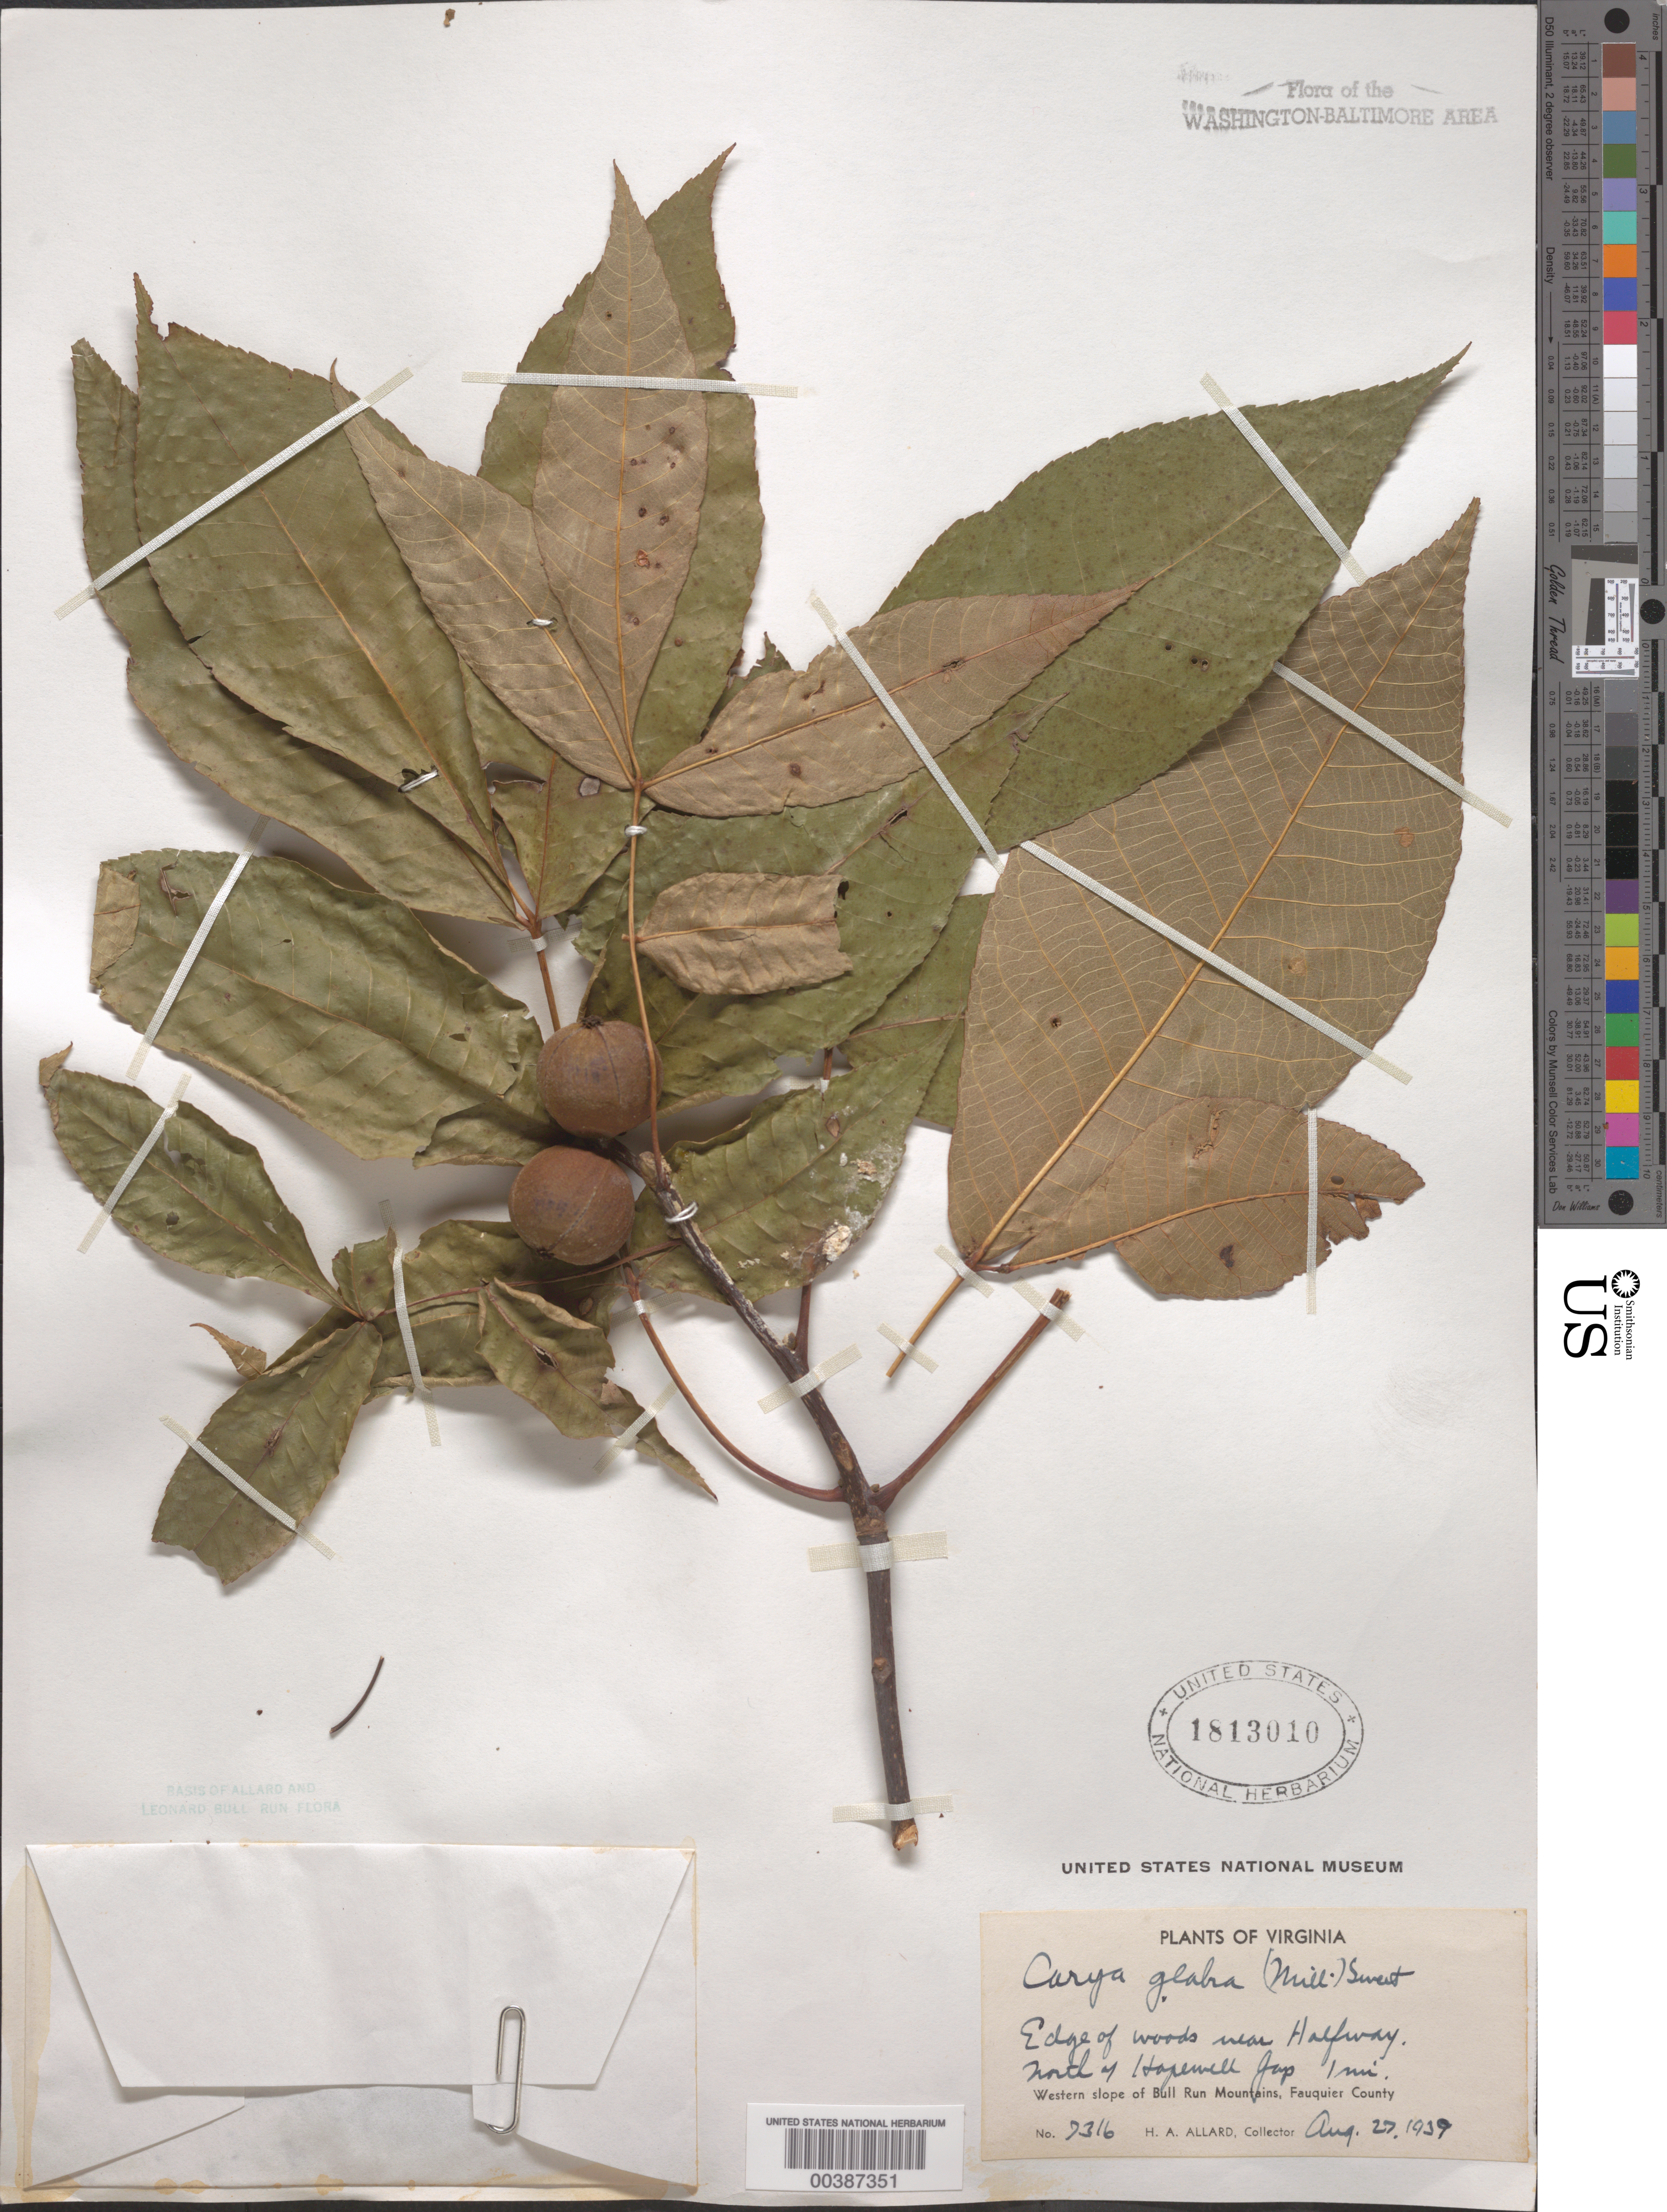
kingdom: Plantae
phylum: Tracheophyta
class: Magnoliopsida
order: Fagales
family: Juglandaceae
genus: Carya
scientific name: Carya glabra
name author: (Mill.) Sweet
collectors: H. A. Allard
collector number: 7316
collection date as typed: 27 Aug 1939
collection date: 1939-08-27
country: United States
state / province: Virginia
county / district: Fauquier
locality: North of Hopewell Gap, near Halfway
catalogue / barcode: US 1813010